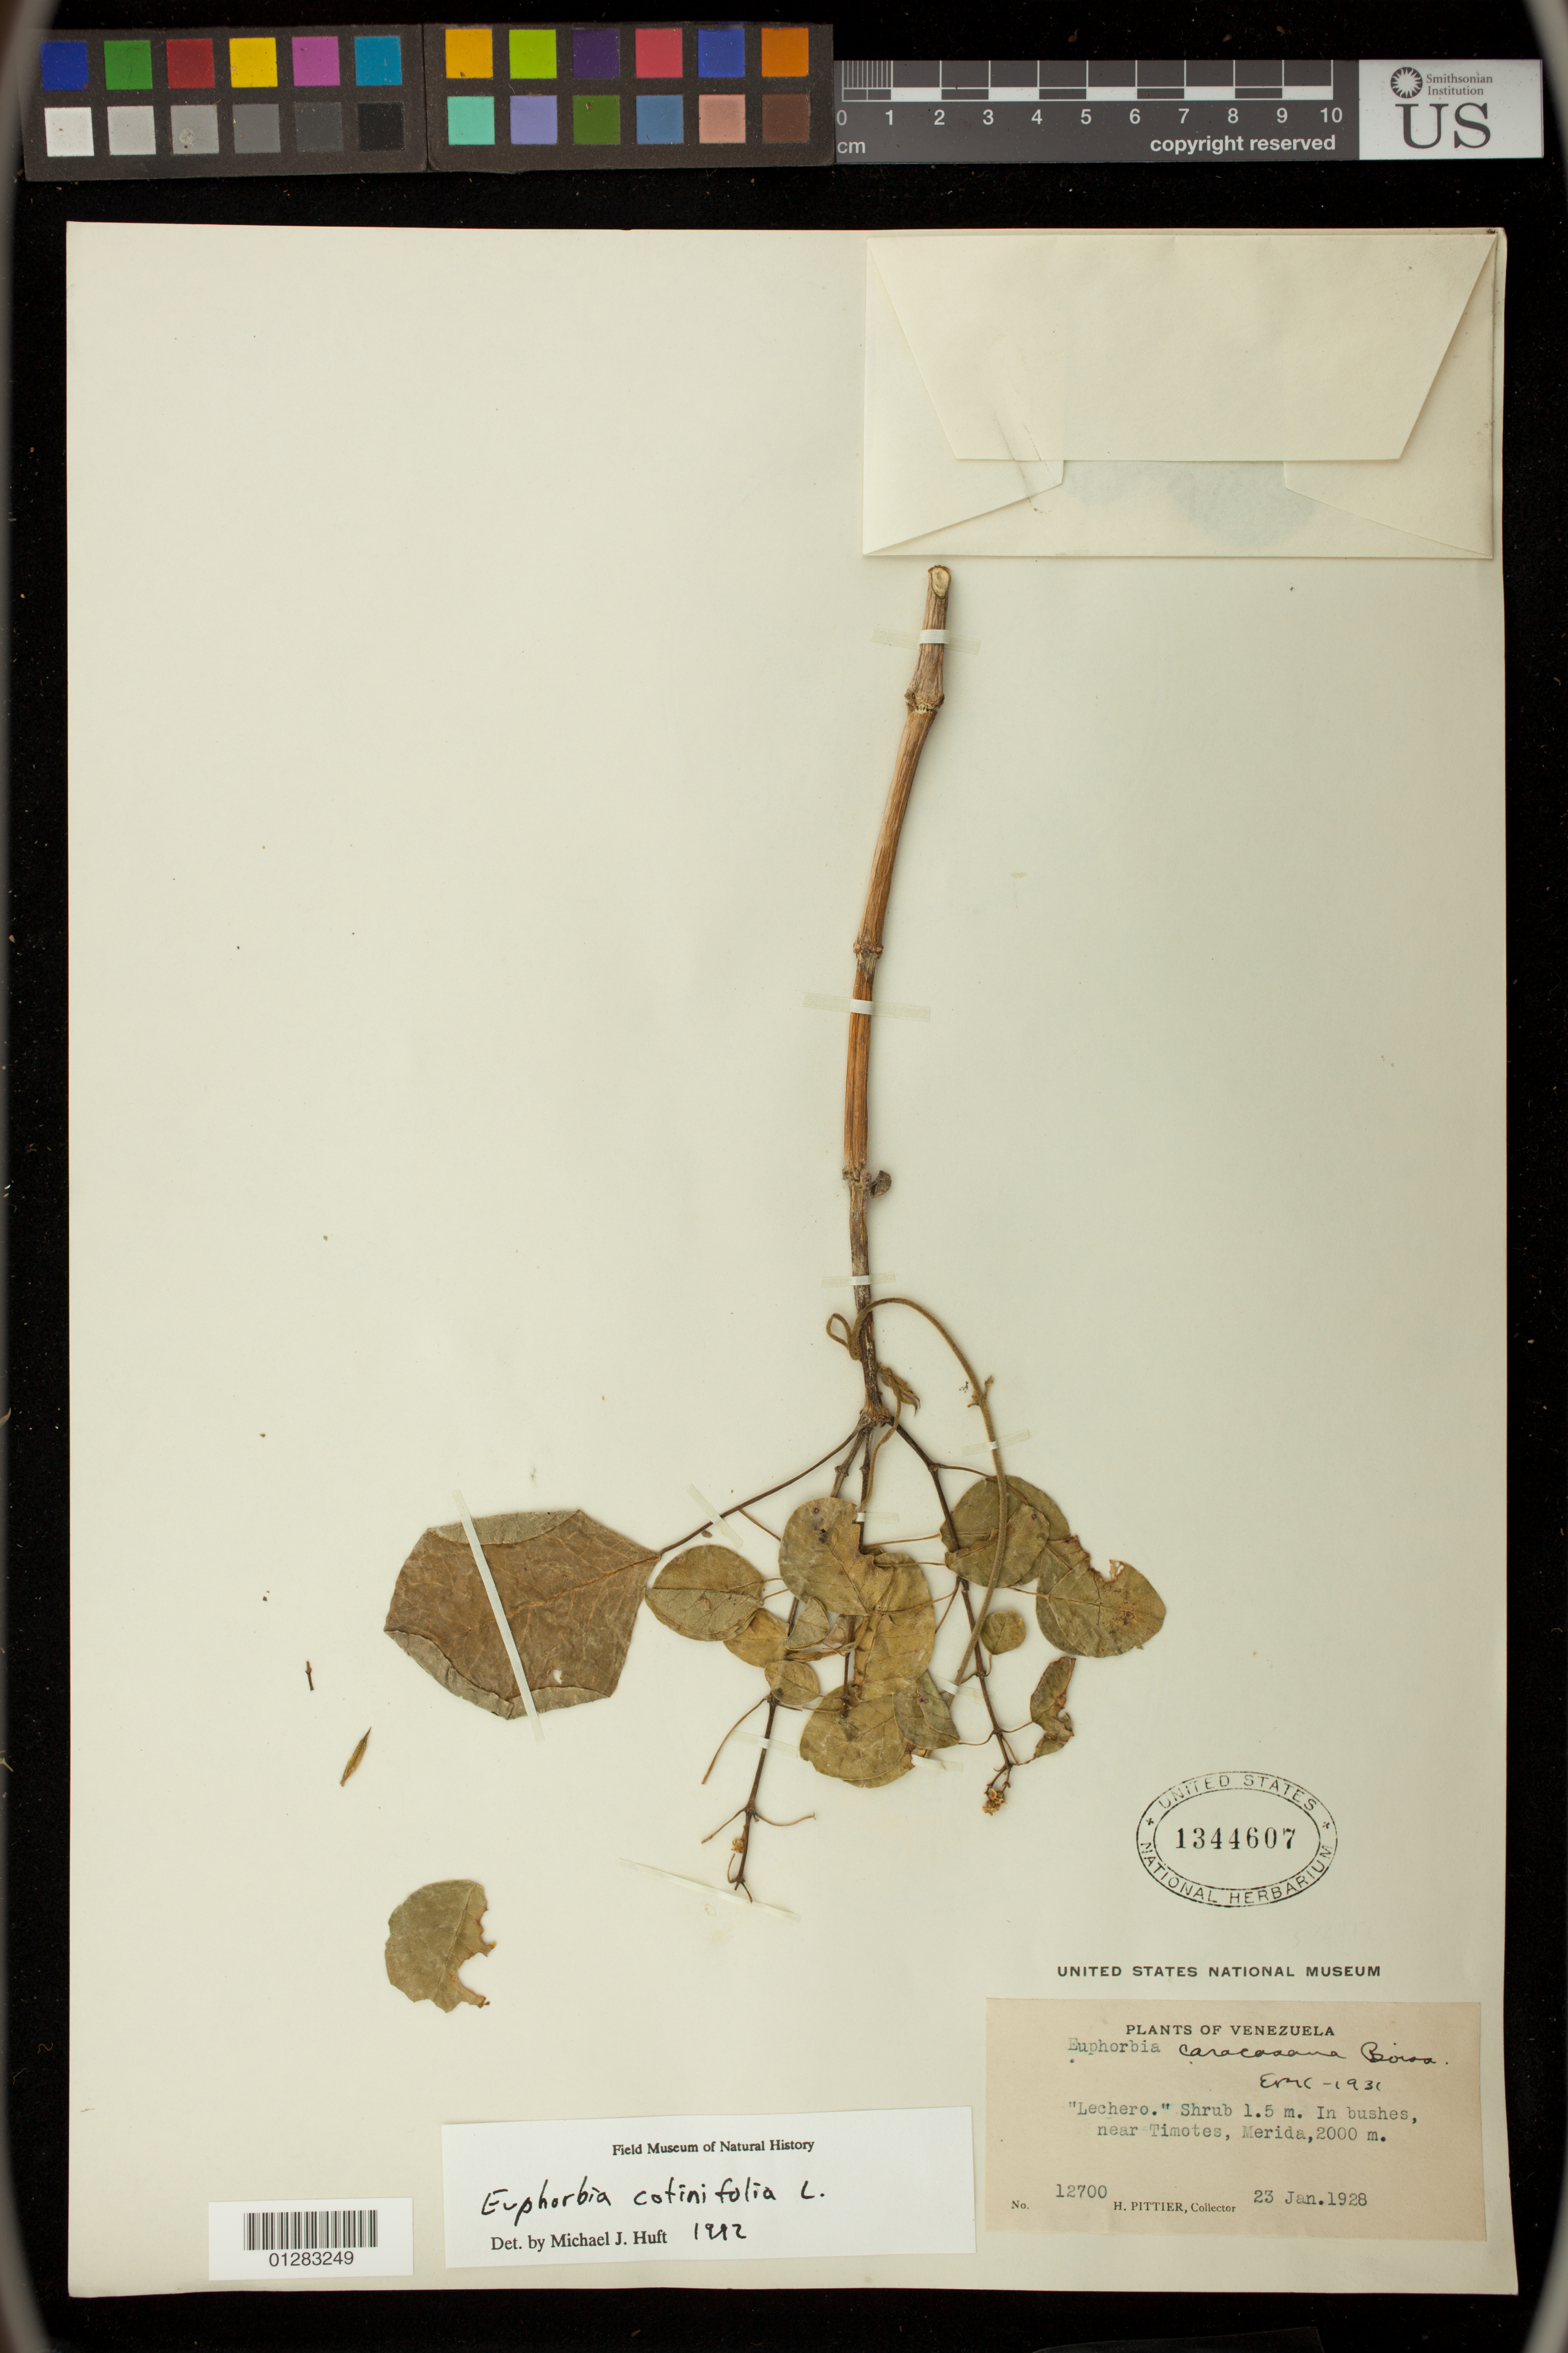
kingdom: Plantae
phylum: Tracheophyta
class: Magnoliopsida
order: Malpighiales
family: Euphorbiaceae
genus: Euphorbia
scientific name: Euphorbia cotinifolia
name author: L.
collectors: H. F. Pittier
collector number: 12700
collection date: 1928-01-23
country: Venezuela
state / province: Mérida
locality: In bushes, near Timotes, Mérida.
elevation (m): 2000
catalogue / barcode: US 1344607